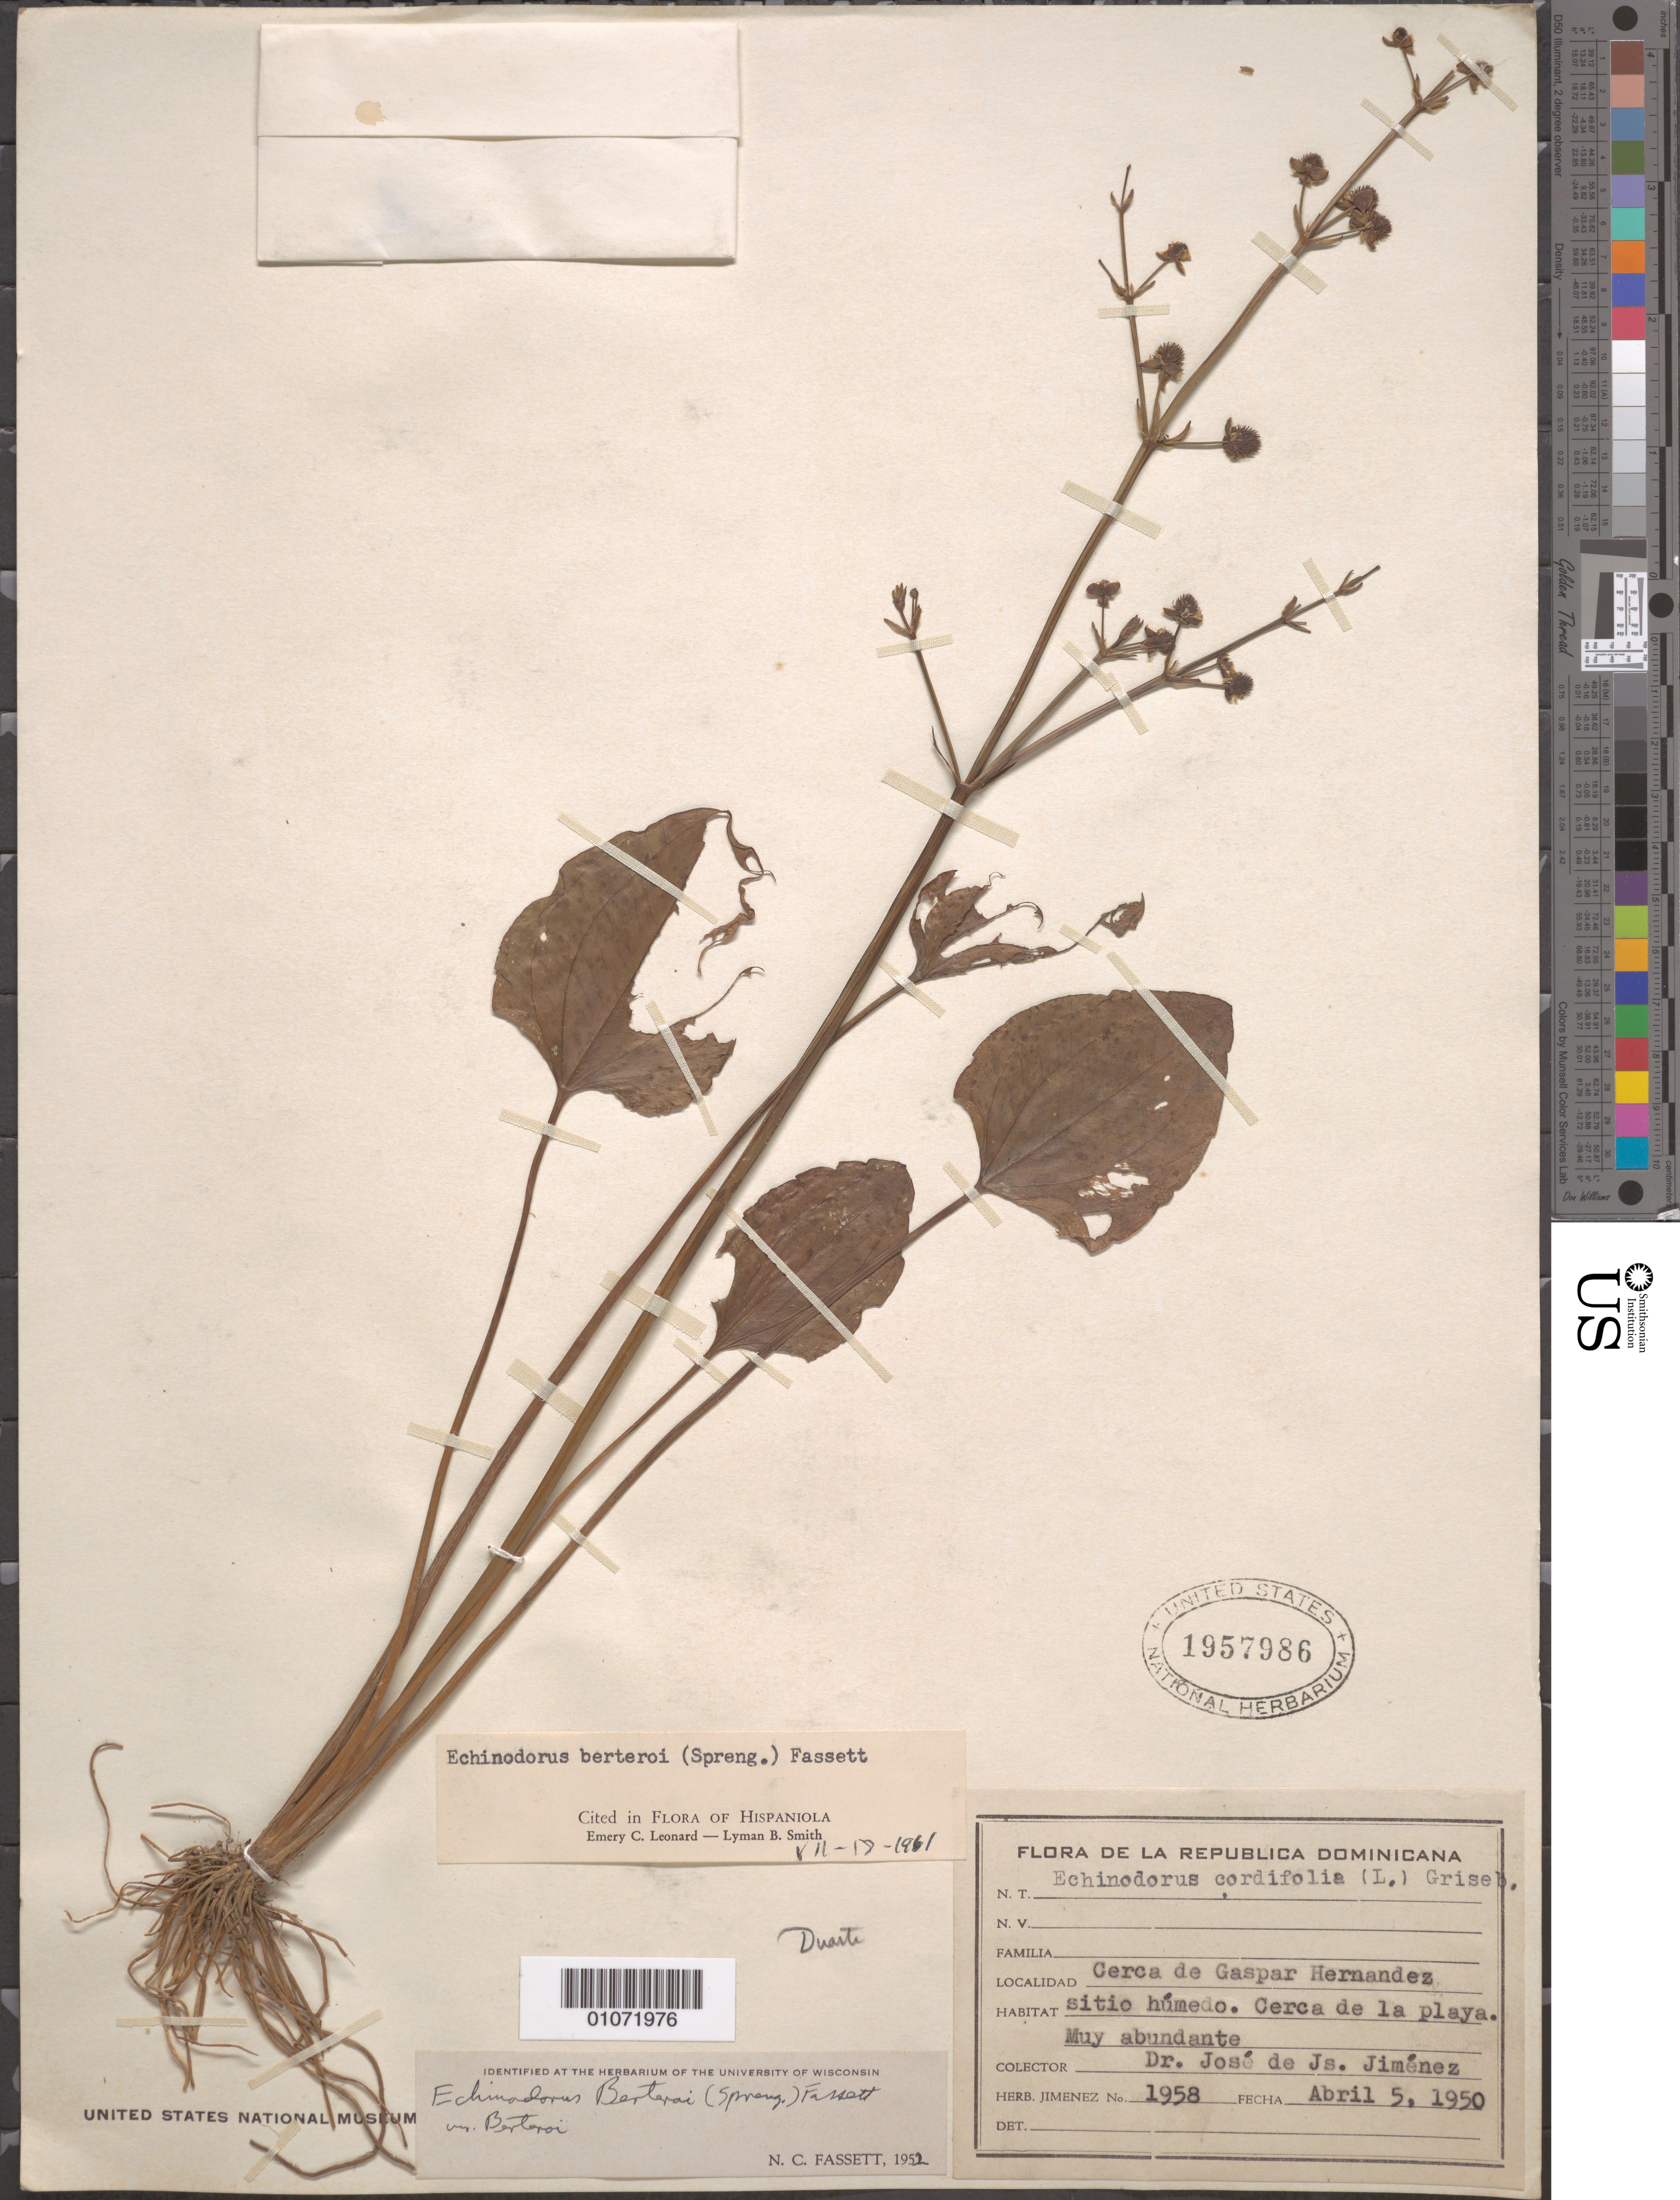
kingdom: Plantae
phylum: Tracheophyta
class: Liliopsida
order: Alismatales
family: Alismataceae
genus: Echinodorus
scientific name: Echinodorus berteroi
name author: (Spreng.) Fassett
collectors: J. J. Jiménez Almonte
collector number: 1958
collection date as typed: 05 Apr 1950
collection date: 1950-04-05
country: Dominican Republic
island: Hispaniola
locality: citio humedo. Cerca de la playa. Muy abundante.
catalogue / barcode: US 1957986